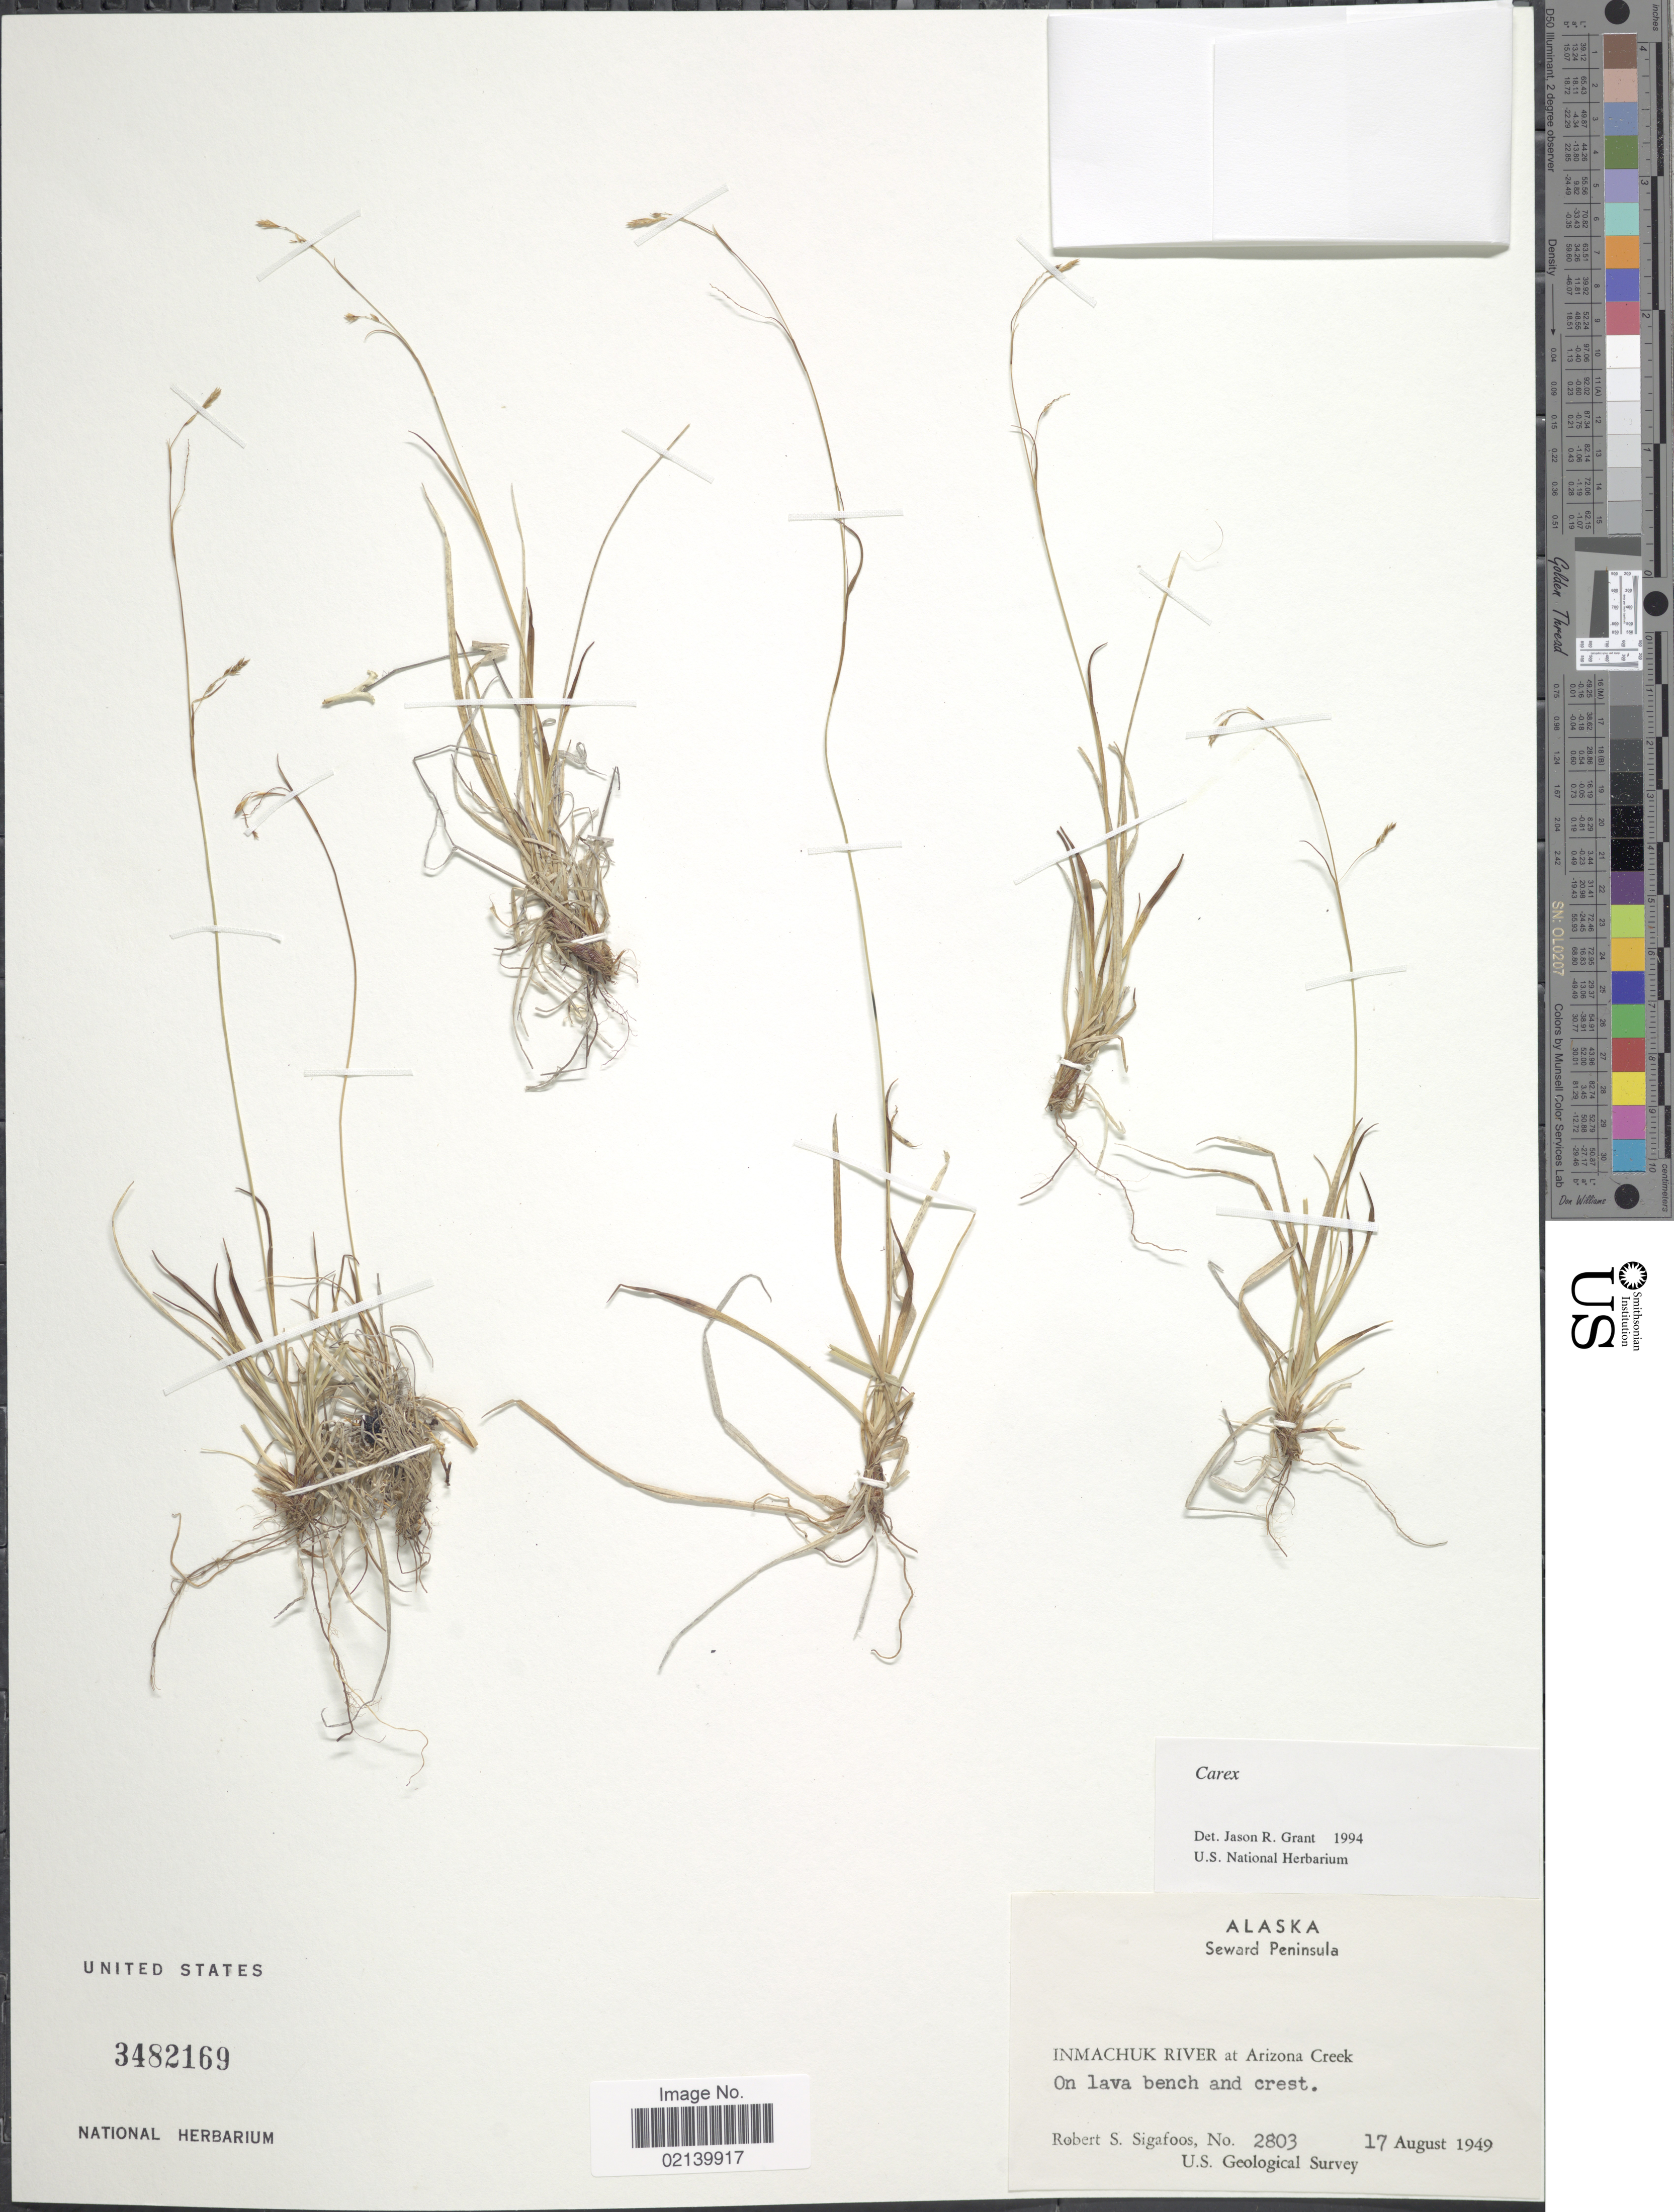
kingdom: Plantae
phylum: Tracheophyta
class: Liliopsida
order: Poales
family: Cyperaceae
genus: Carex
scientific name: Carex sp.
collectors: R. Sigafoos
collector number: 2803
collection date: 1949-08-17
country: United States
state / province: Alaska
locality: Alaska, Seward Peninsula. Inmachuk River at Arizona Creek. On lava bench and crest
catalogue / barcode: US 3482169